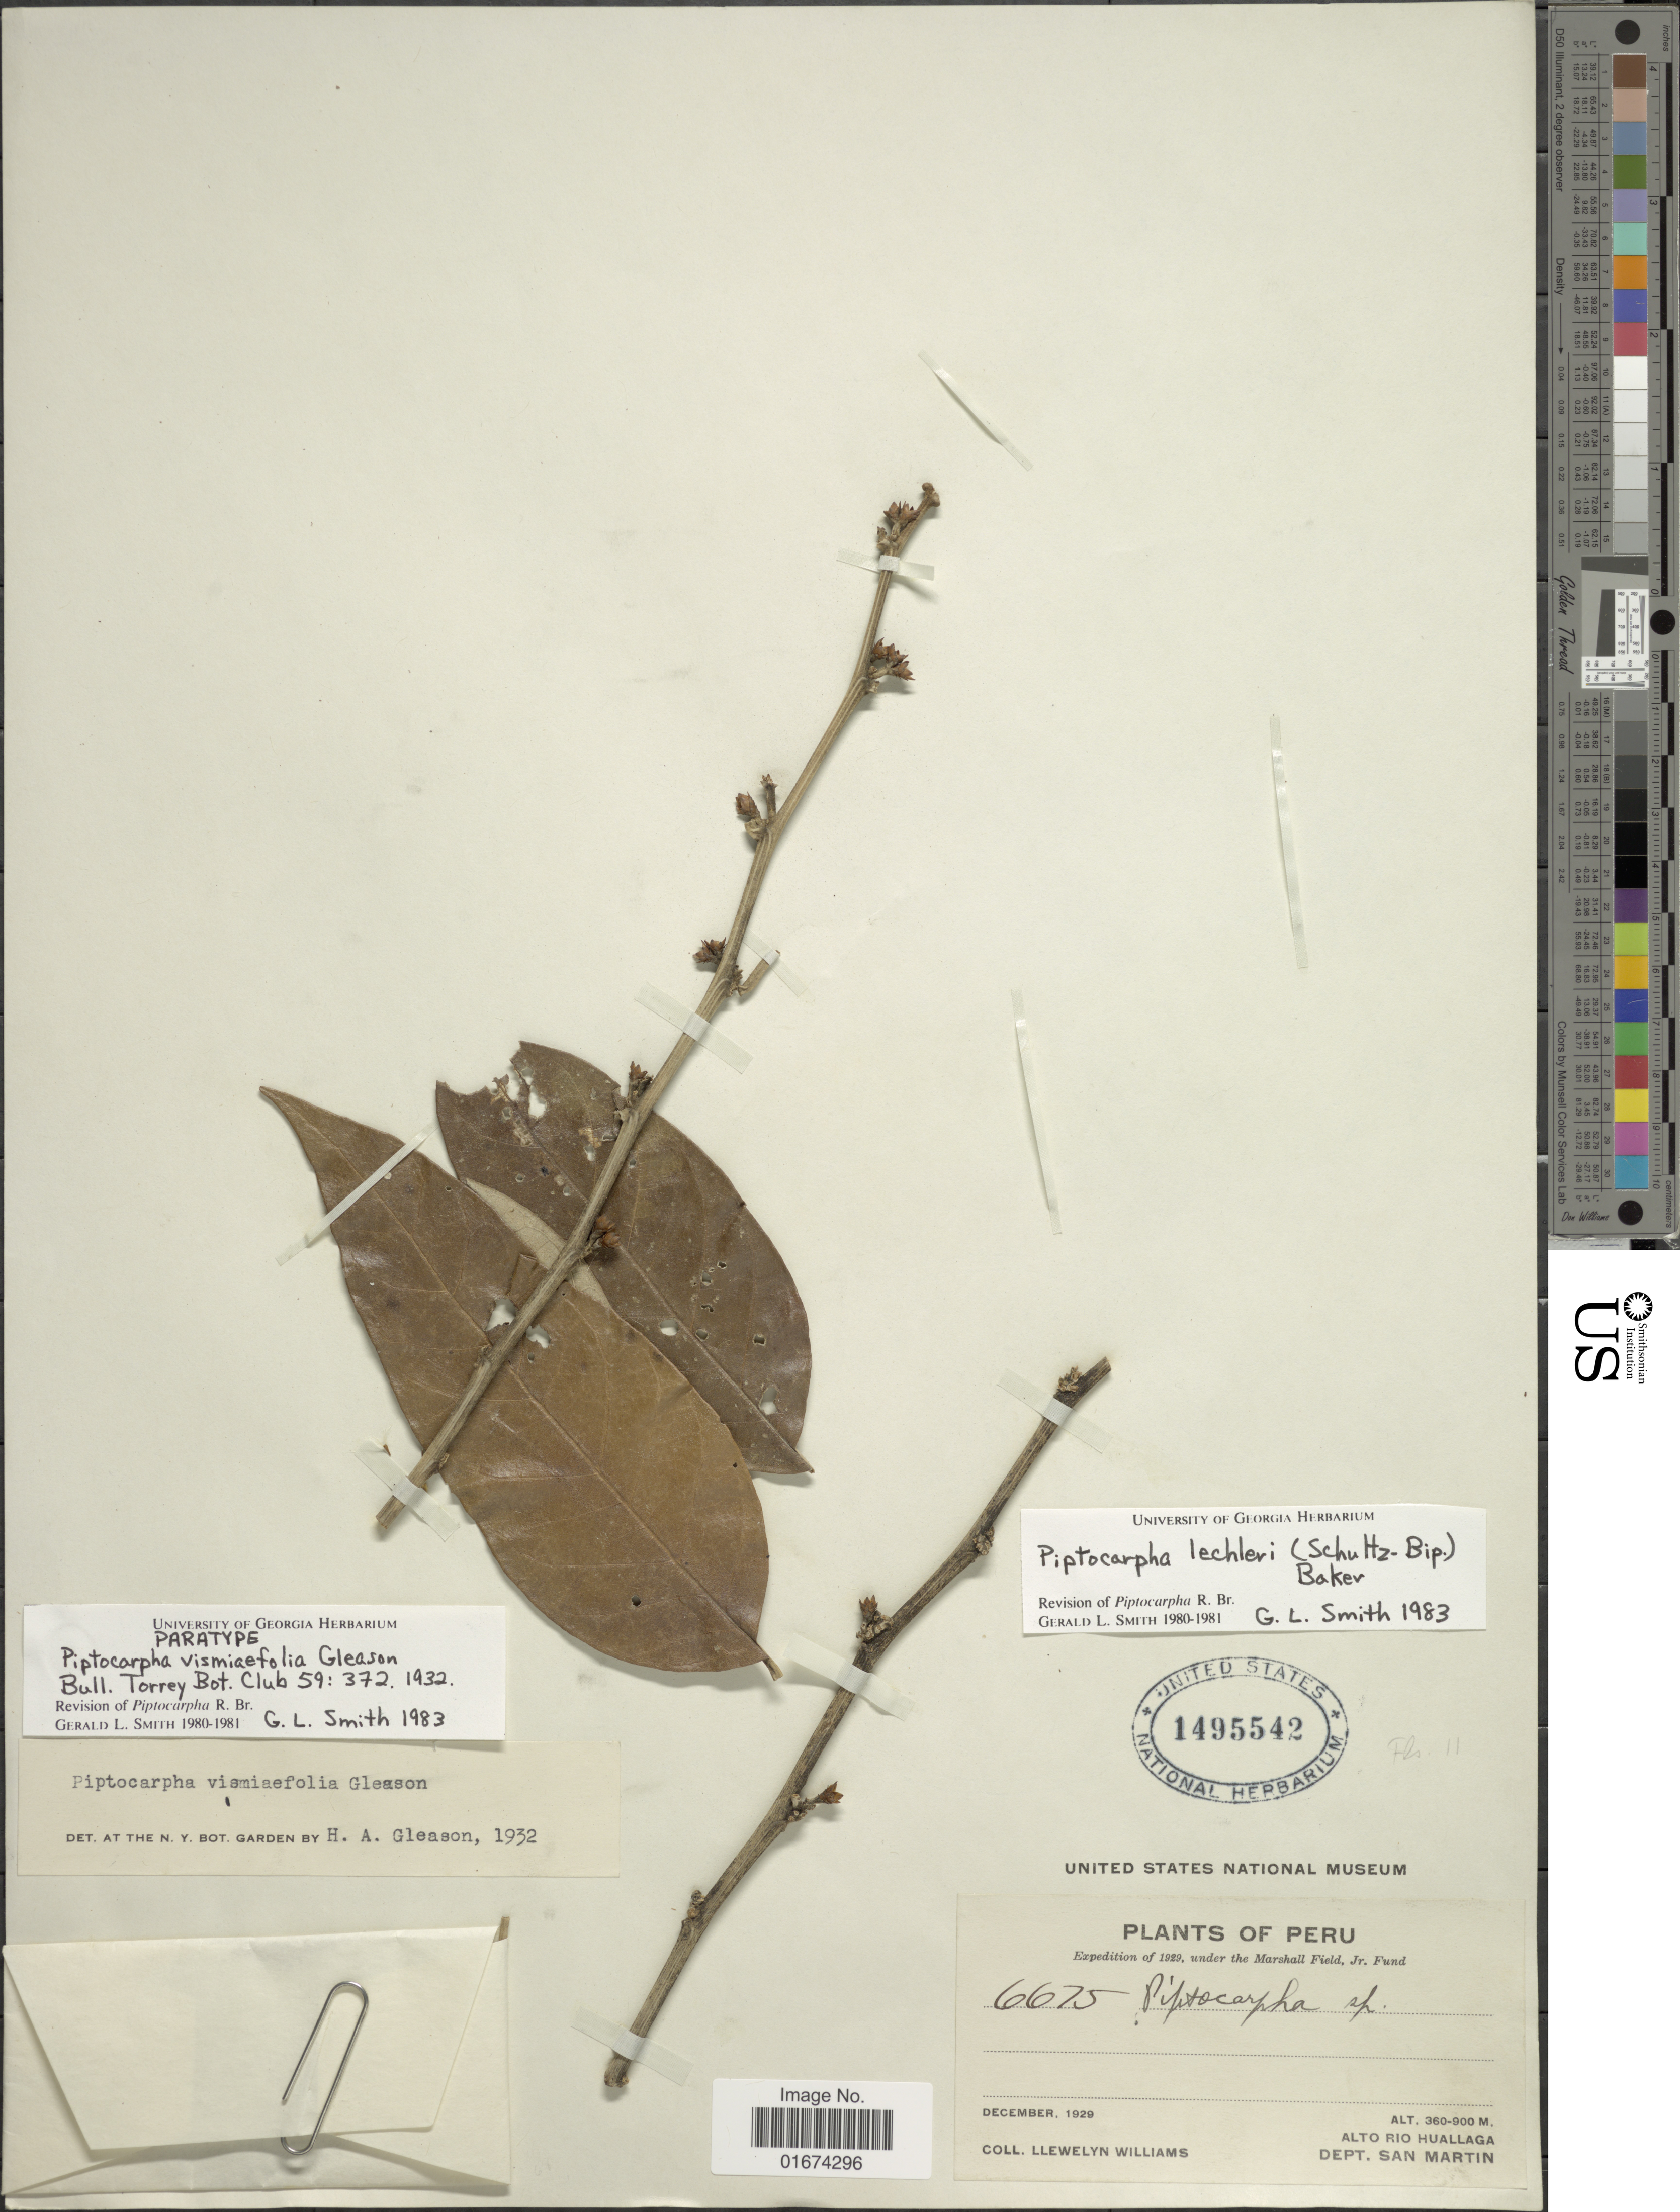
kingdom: Plantae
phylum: Tracheophyta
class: Magnoliopsida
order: Asterales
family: Asteraceae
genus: Piptocarpha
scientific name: Piptocarpha lechleri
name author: (Sch. Bip.) Baker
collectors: Ll. Williams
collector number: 6675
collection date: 1929-12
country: Peru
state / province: San Martín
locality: Alto Rio Huallaga, Dept San Martin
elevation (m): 360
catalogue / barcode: US 1495542